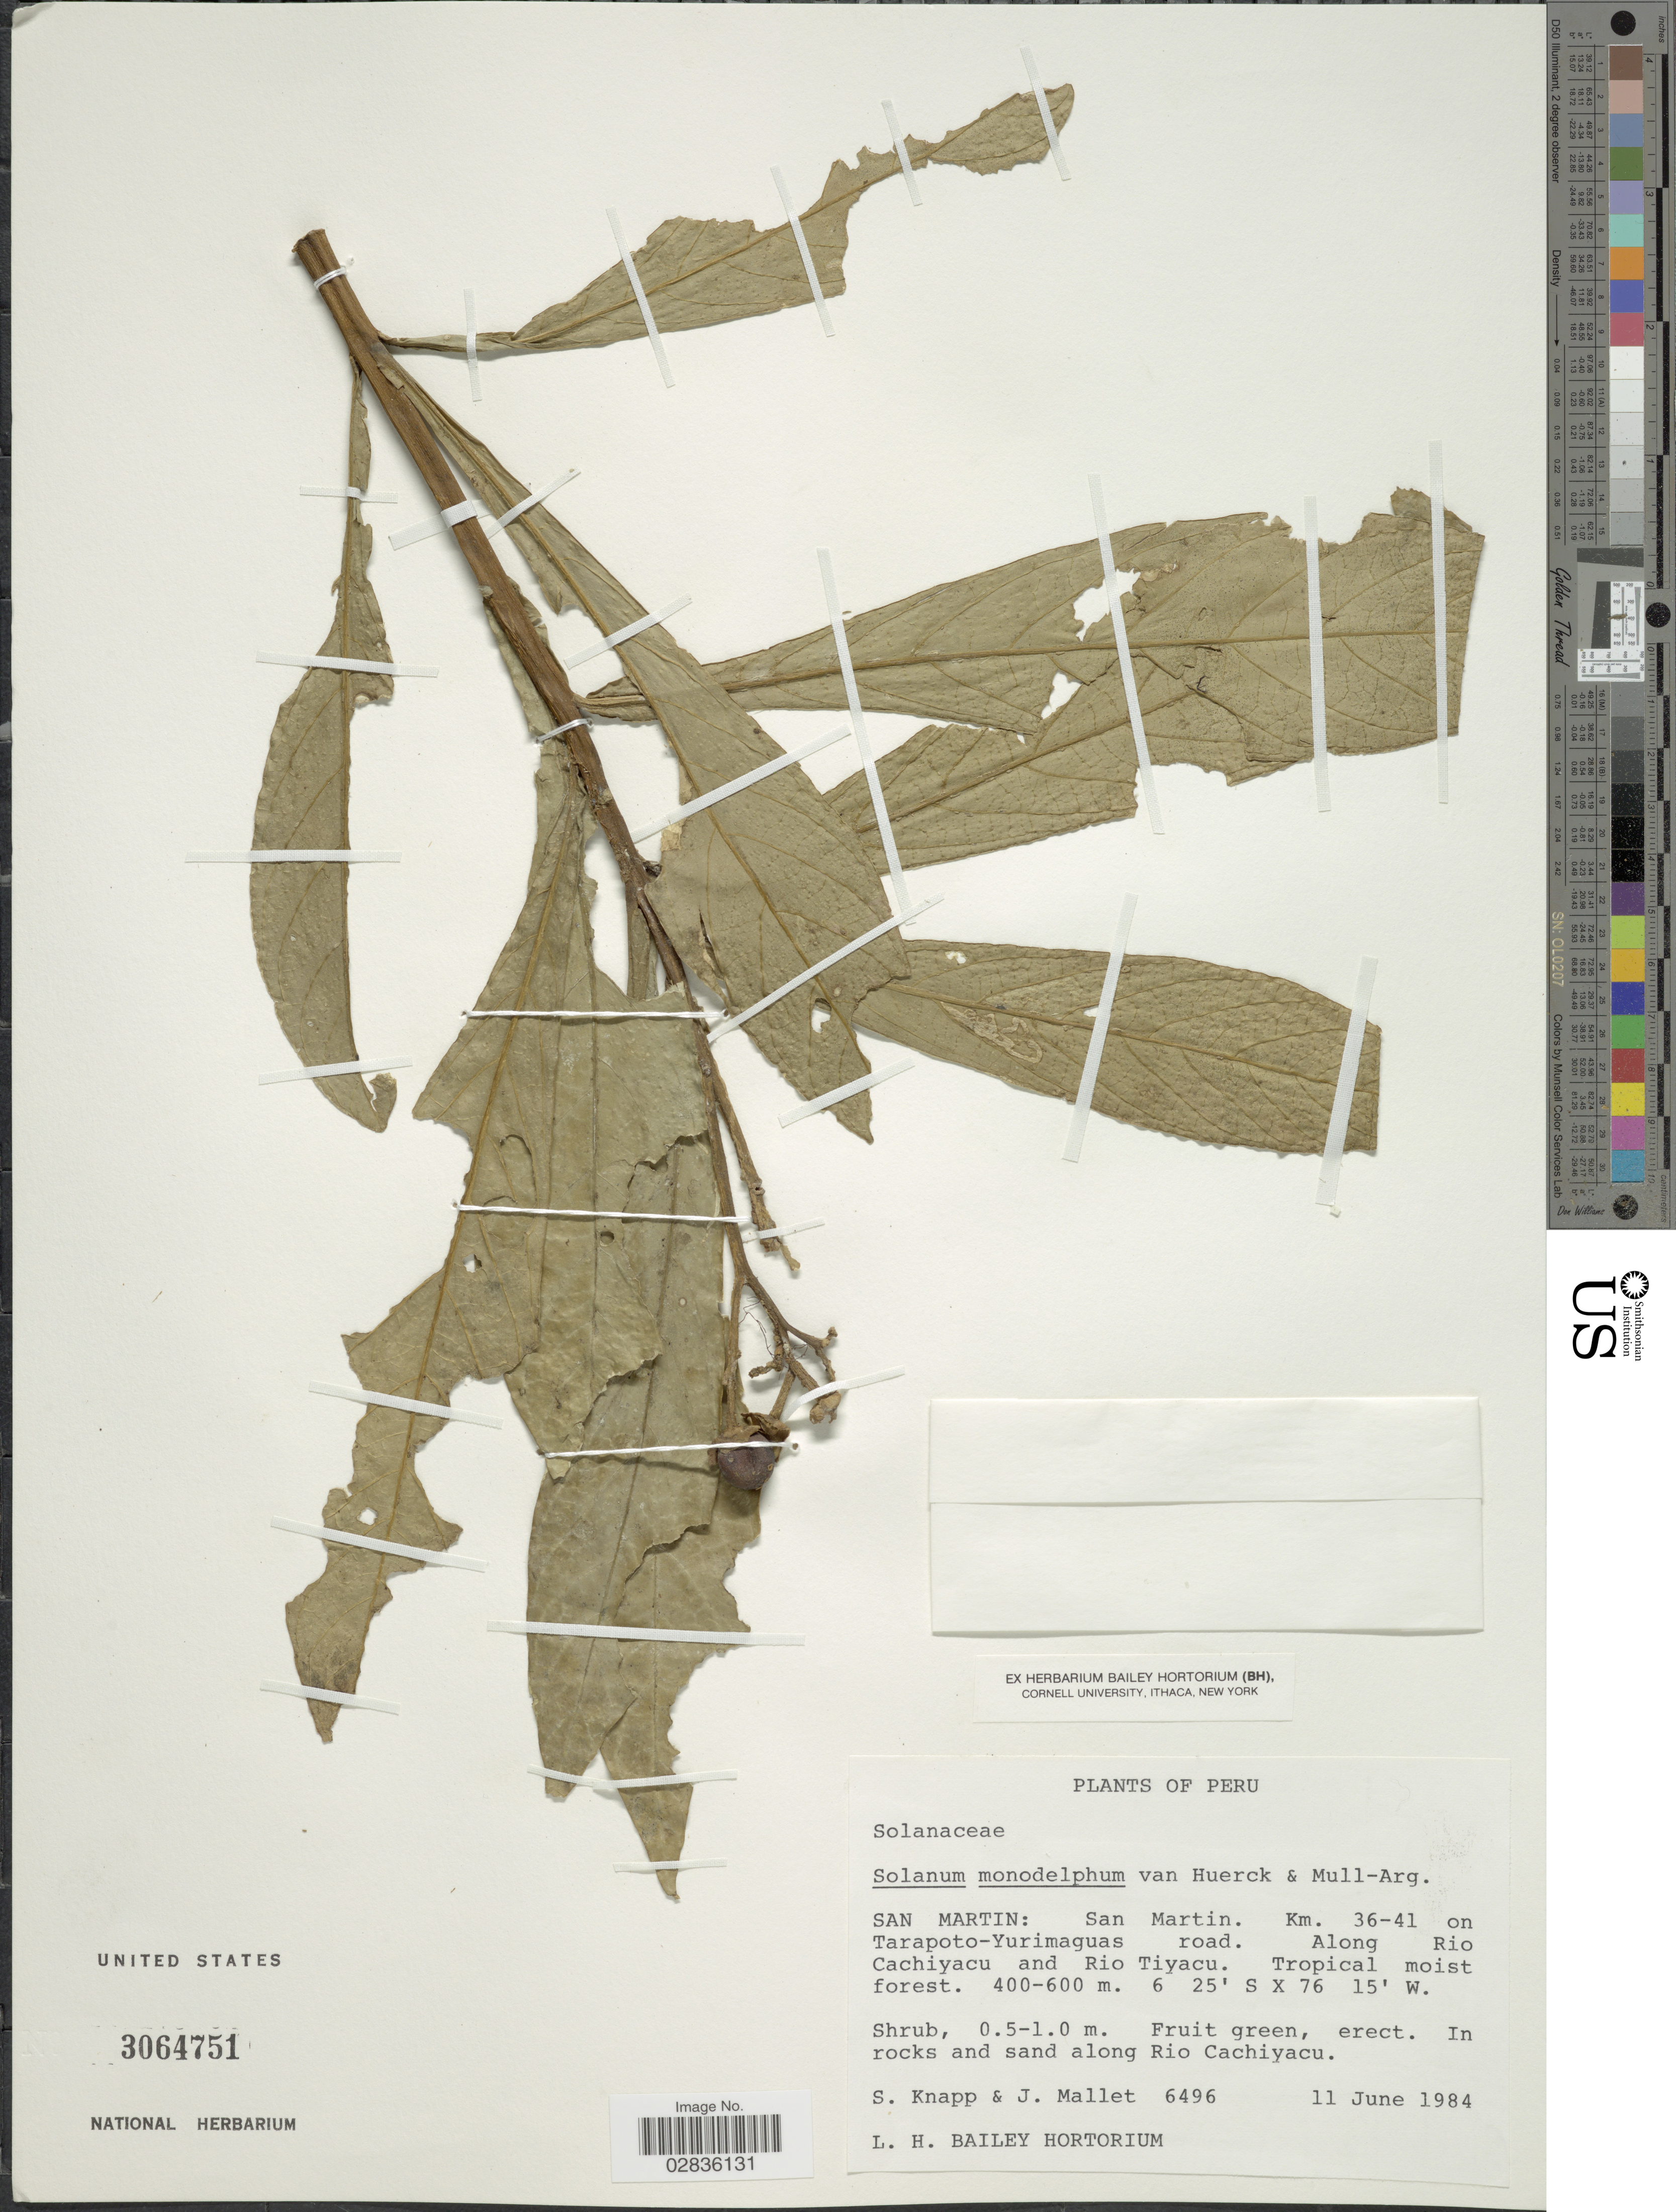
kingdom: Plantae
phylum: Tracheophyta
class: Magnoliopsida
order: Solanales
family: Solanaceae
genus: Solanum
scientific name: Solanum monadelphum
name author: Van Heurck & Müll. Arg.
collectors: S. Knapp & J. Mallet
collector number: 6496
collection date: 1984-06-11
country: Peru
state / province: San Martín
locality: San Martin. Km. 36-41 on Tarapoto-Yurimaguas road. Along Rio Cachiyacu and Rio Tiyacu. In rocks and sand along Rio Cachiyacu.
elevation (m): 400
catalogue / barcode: US 3064751